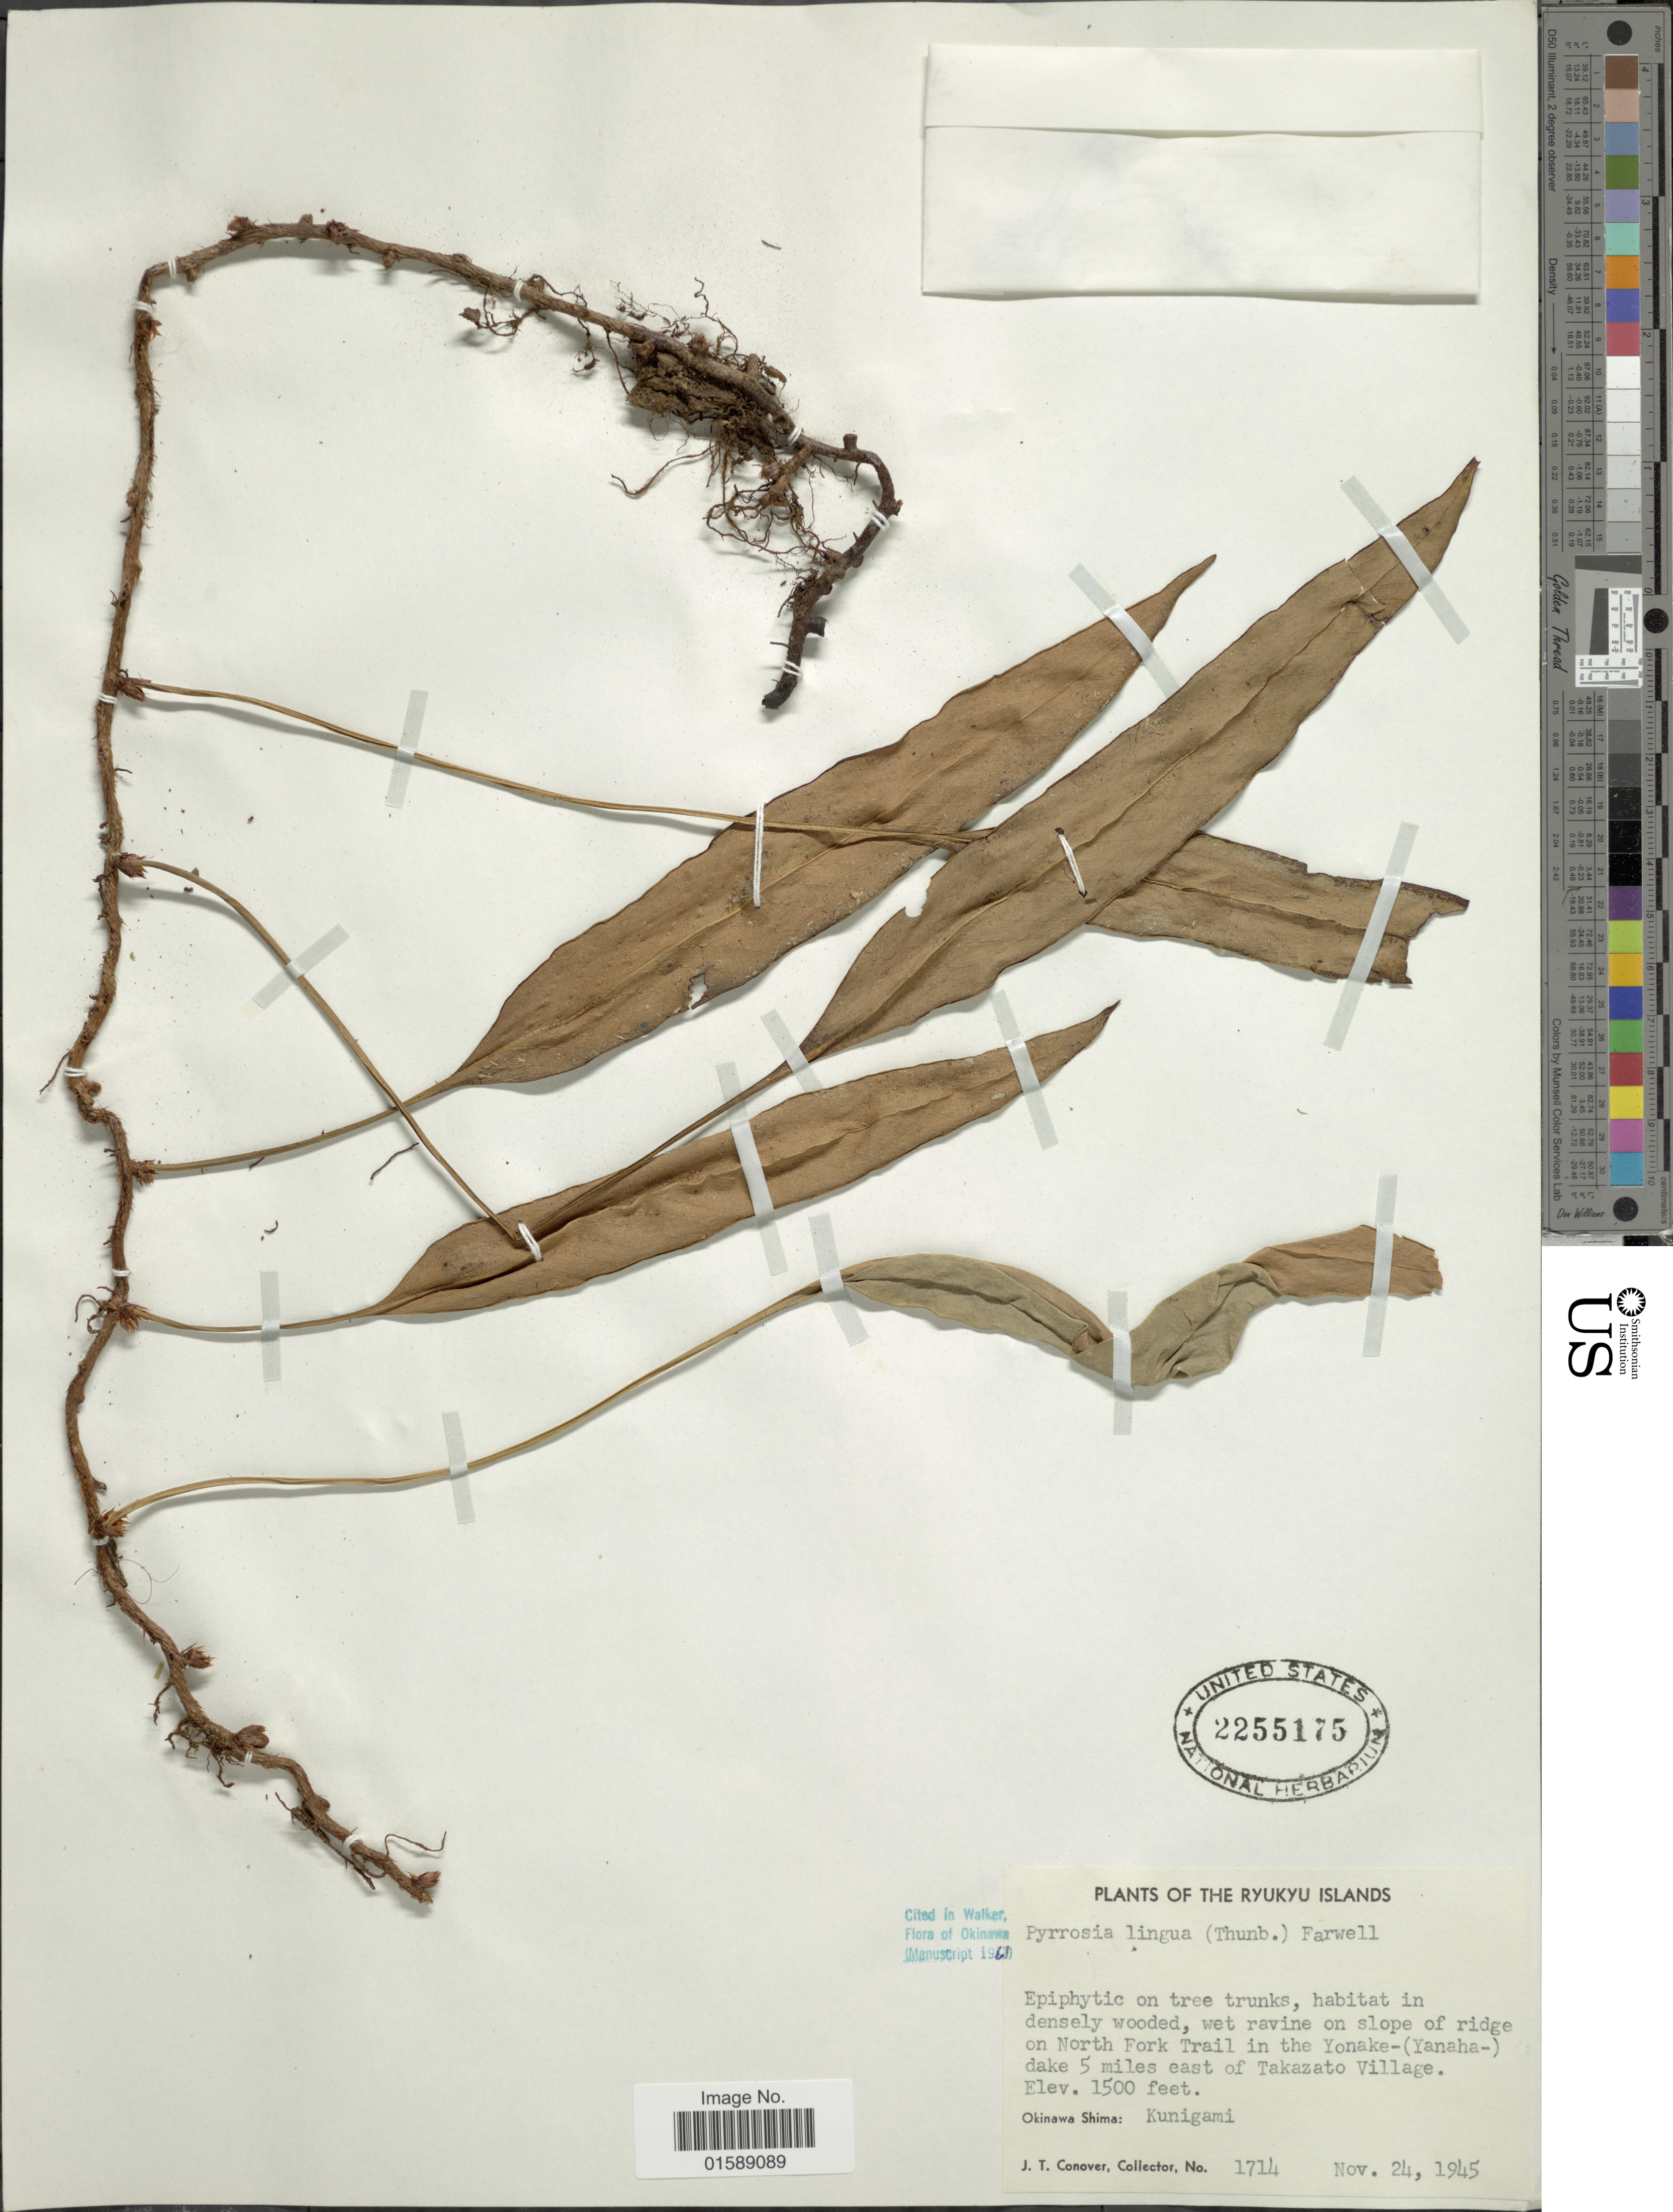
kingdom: Plantae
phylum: Tracheophyta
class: Polypodiopsida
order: Polypodiales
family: Polypodiaceae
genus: Pyrrosia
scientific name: Pyrrosia lingua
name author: (Thurb.) Farw.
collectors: J. T. Conover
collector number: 1714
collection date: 1945-11-24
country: Japan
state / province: Okinawa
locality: Ryukyu Islands. Wet ravine on slope of ridge on North Fork Trail in the Yonake- (Yanaha-) dake 5 miles east of Takazato Village. Okinawa Shima: Kunigami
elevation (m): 457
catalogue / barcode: US 2255175